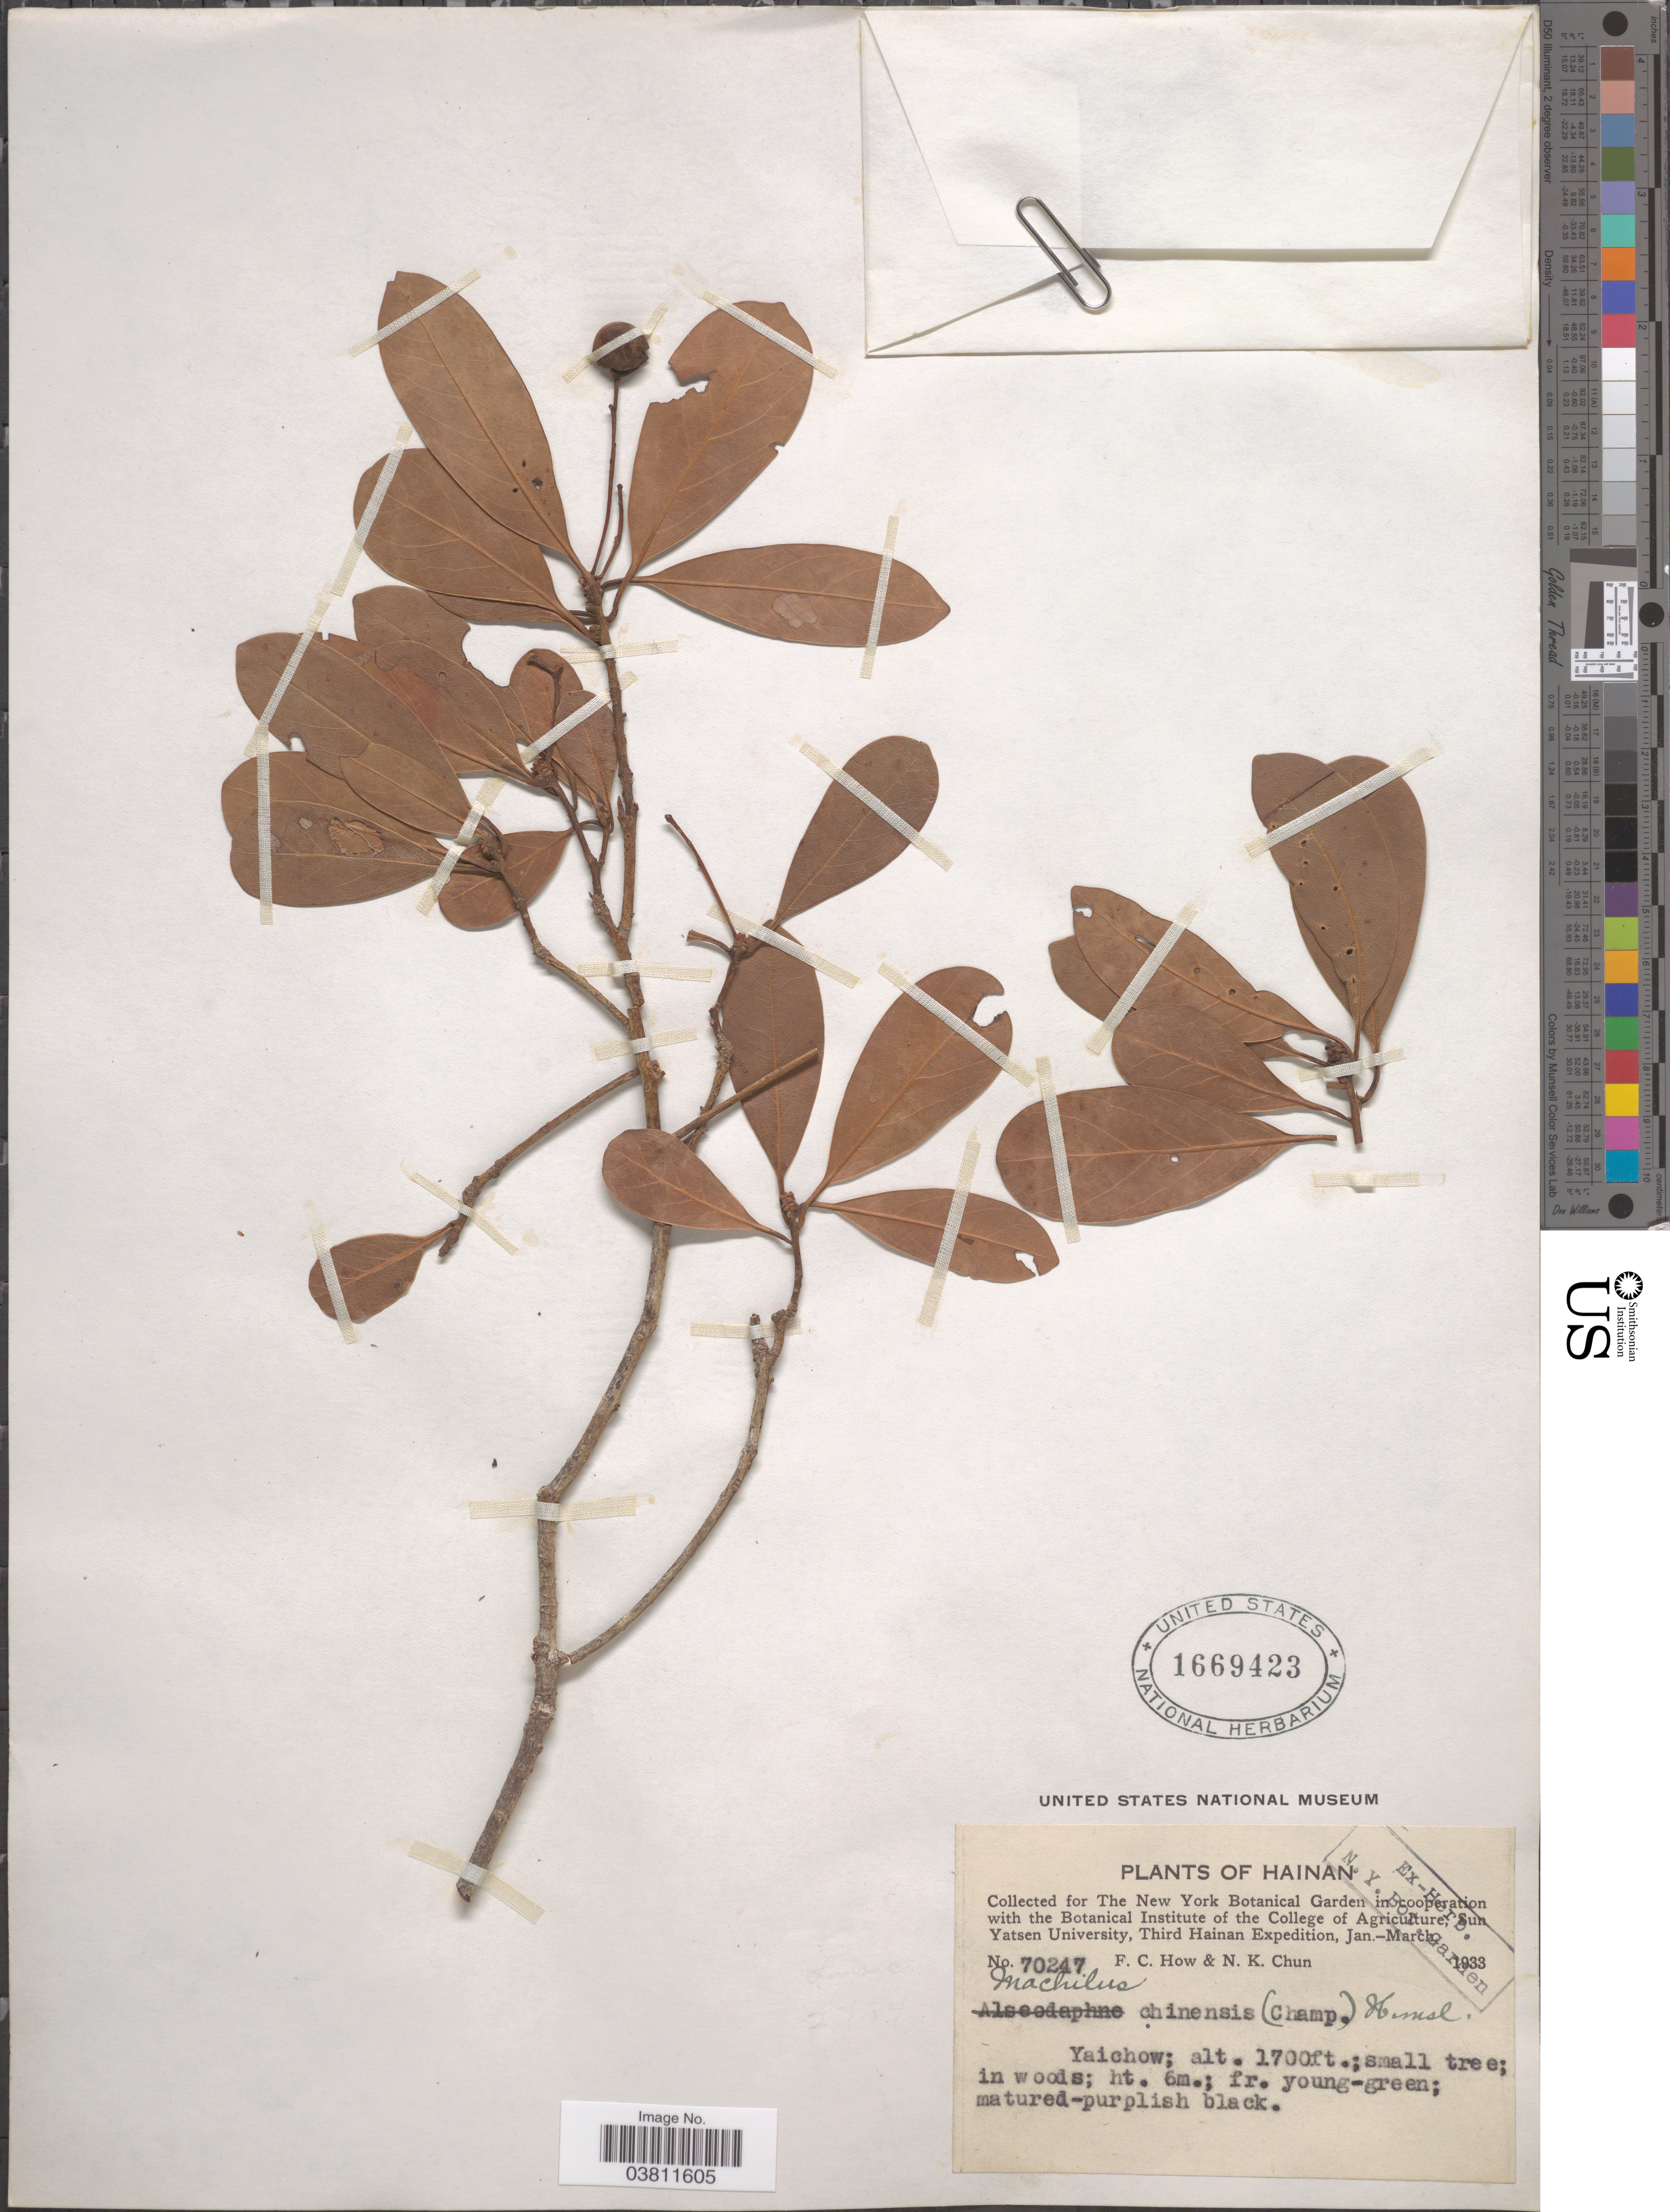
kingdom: Plantae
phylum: Tracheophyta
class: Magnoliopsida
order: Laurales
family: Lauraceae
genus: Machilus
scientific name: Machilus chinensis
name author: (Benth.) Hemsl.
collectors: F. C. How & N. K. Chun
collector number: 70247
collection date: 1933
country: China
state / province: Hainan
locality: Yaichow.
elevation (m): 518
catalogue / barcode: US 1669423